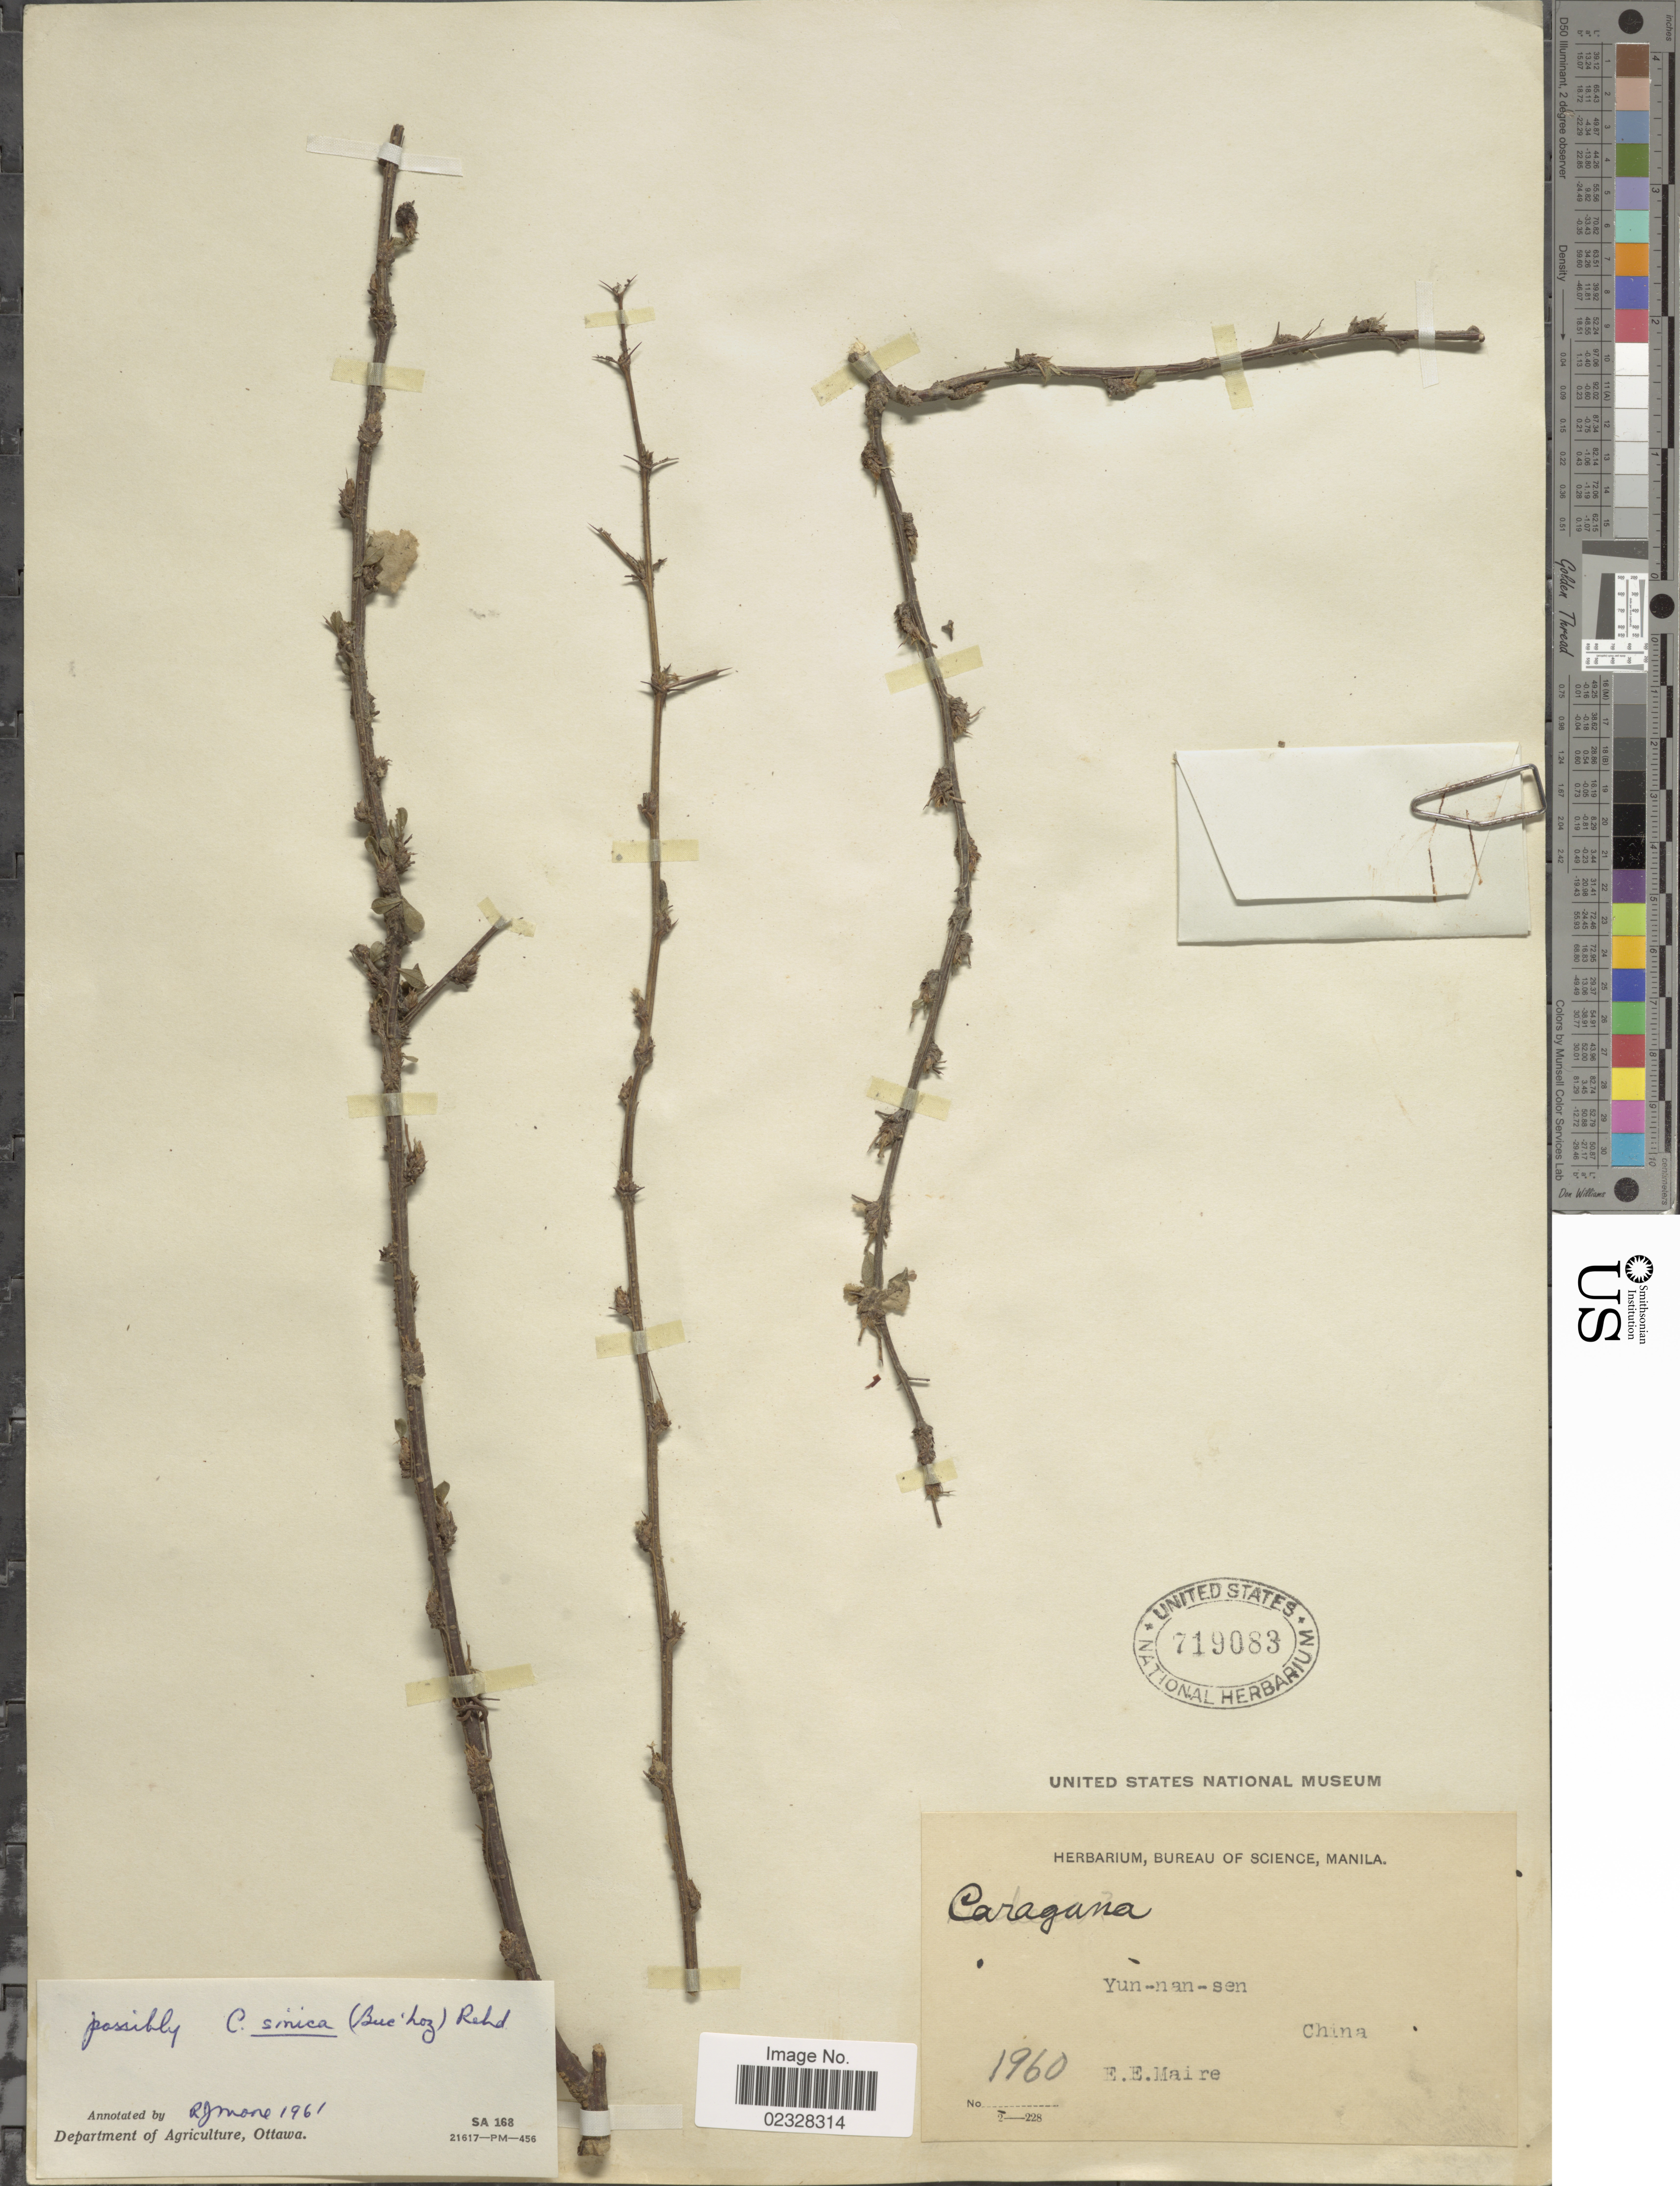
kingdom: Plantae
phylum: Tracheophyta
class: Magnoliopsida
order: Fabales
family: Fabaceae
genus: Caragana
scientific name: Caragana sinica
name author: (Buc'hoz) Rehder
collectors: E. E. Maire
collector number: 1960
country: China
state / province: Yunnan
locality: Yun-nan-sen.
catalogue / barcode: US 719083